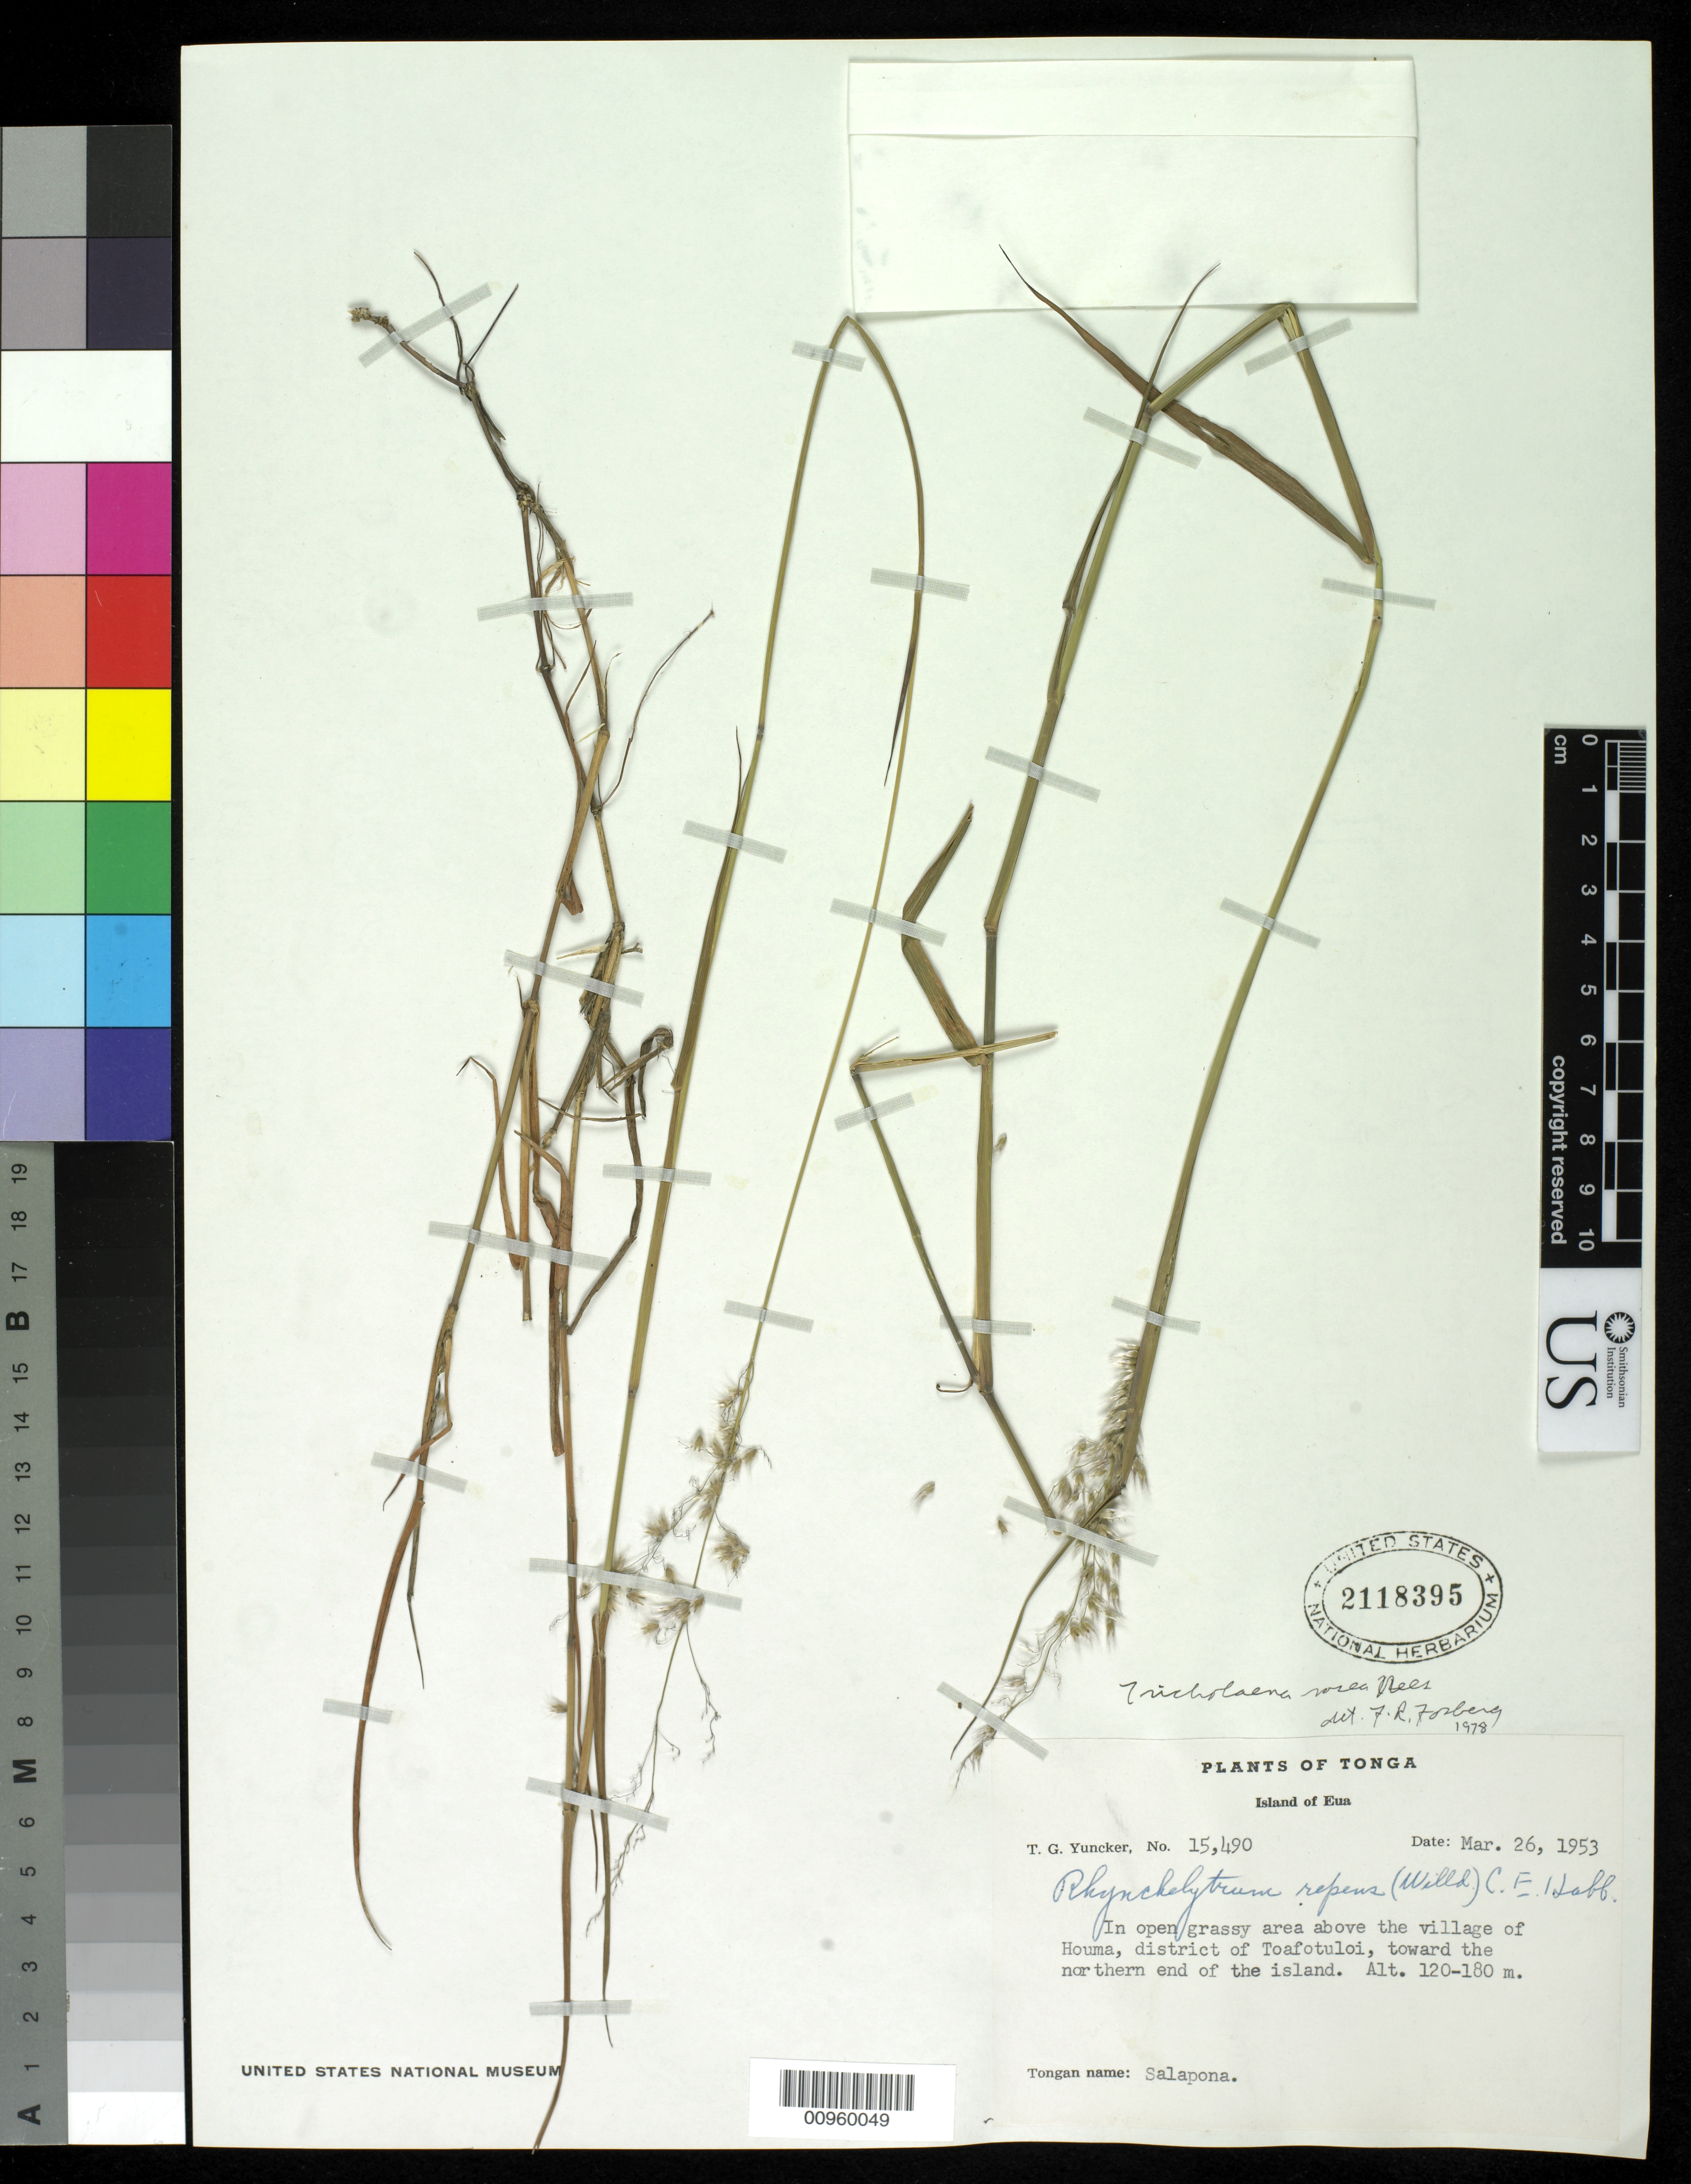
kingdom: Plantae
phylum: Tracheophyta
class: Liliopsida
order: Poales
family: Poaceae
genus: Melinis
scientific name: Melinis repens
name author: (Willd.) Zizka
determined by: Poaceae Reorganization Project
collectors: T. G. Yuncker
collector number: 15490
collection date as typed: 26 Mar 1953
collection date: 1953-03-26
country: Tonga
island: Eua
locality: Open grassy area above village of Houma, district of Toafotuloi, toward the northern end of the island.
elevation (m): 120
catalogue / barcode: US 2118395